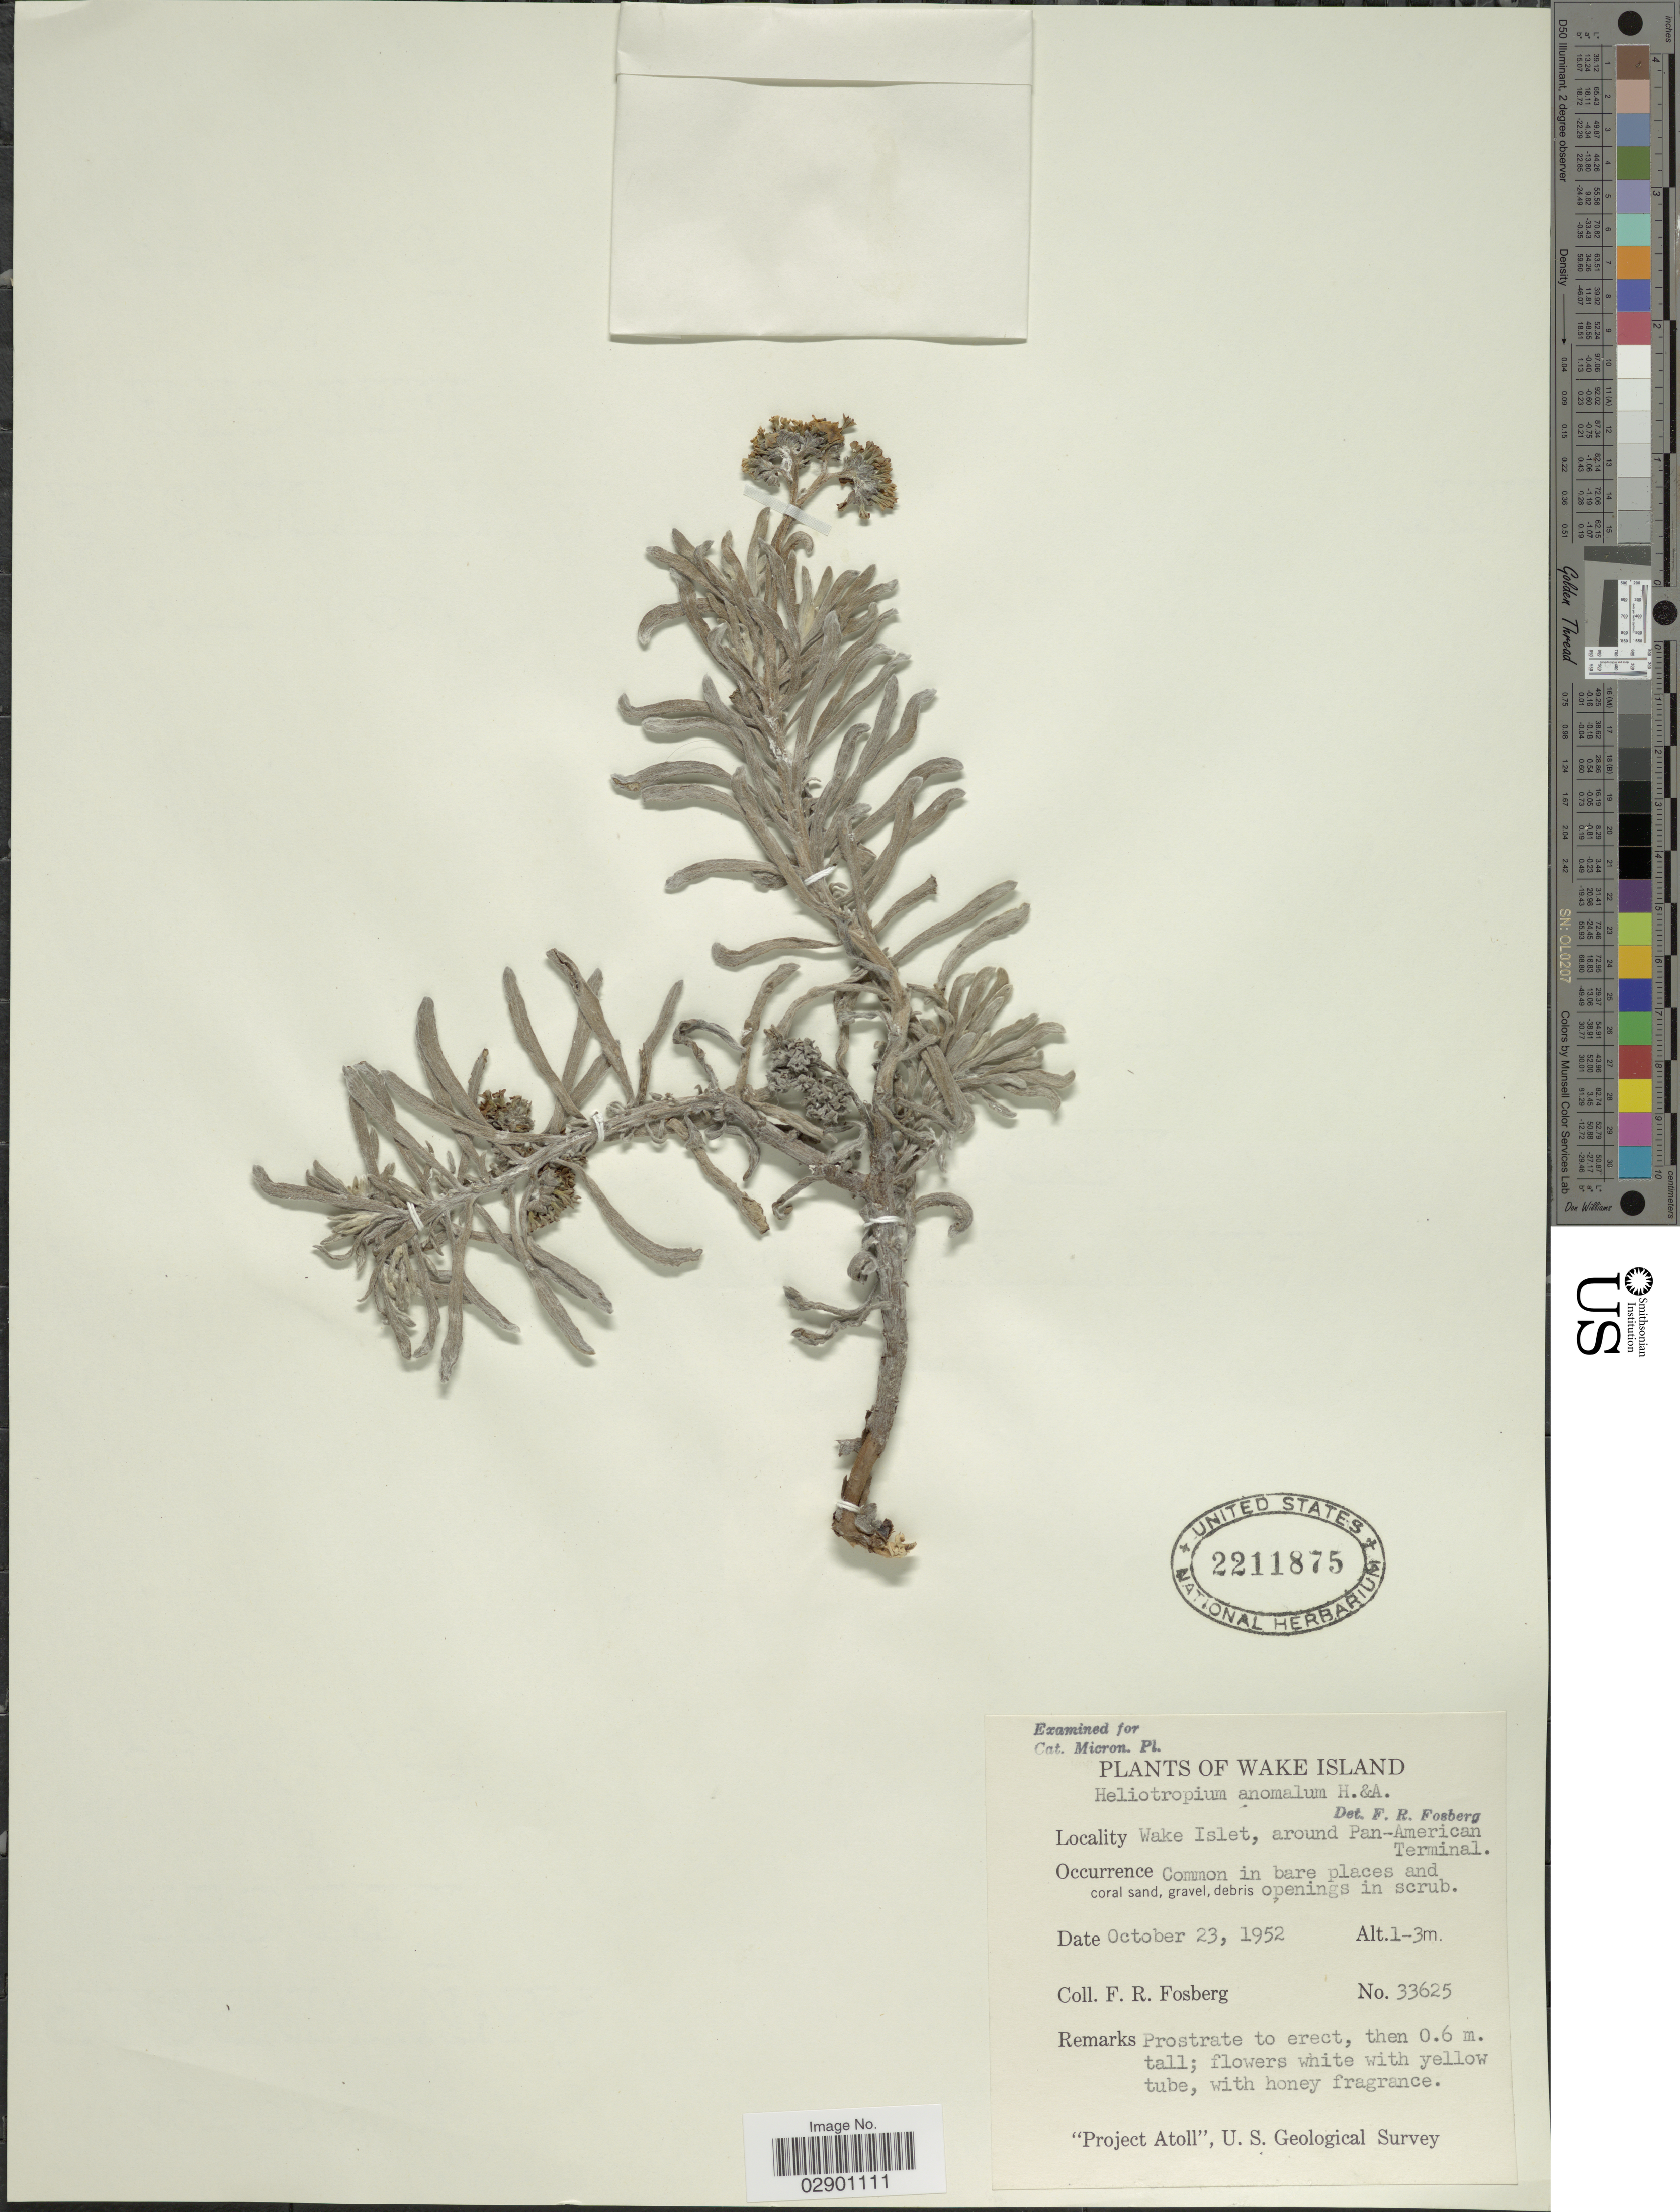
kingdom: Plantae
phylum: Tracheophyta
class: Magnoliopsida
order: Boraginales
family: Heliotropiaceae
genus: Heliotropium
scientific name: Heliotropium anomalum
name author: Hook. & Arn.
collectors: F. R. Fosberg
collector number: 33625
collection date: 1952-10-23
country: U.S. Administered Pacific Islands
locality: Wake Island. Wake Islet, around Pan-American Terminal.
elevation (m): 1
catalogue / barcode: US 2211875